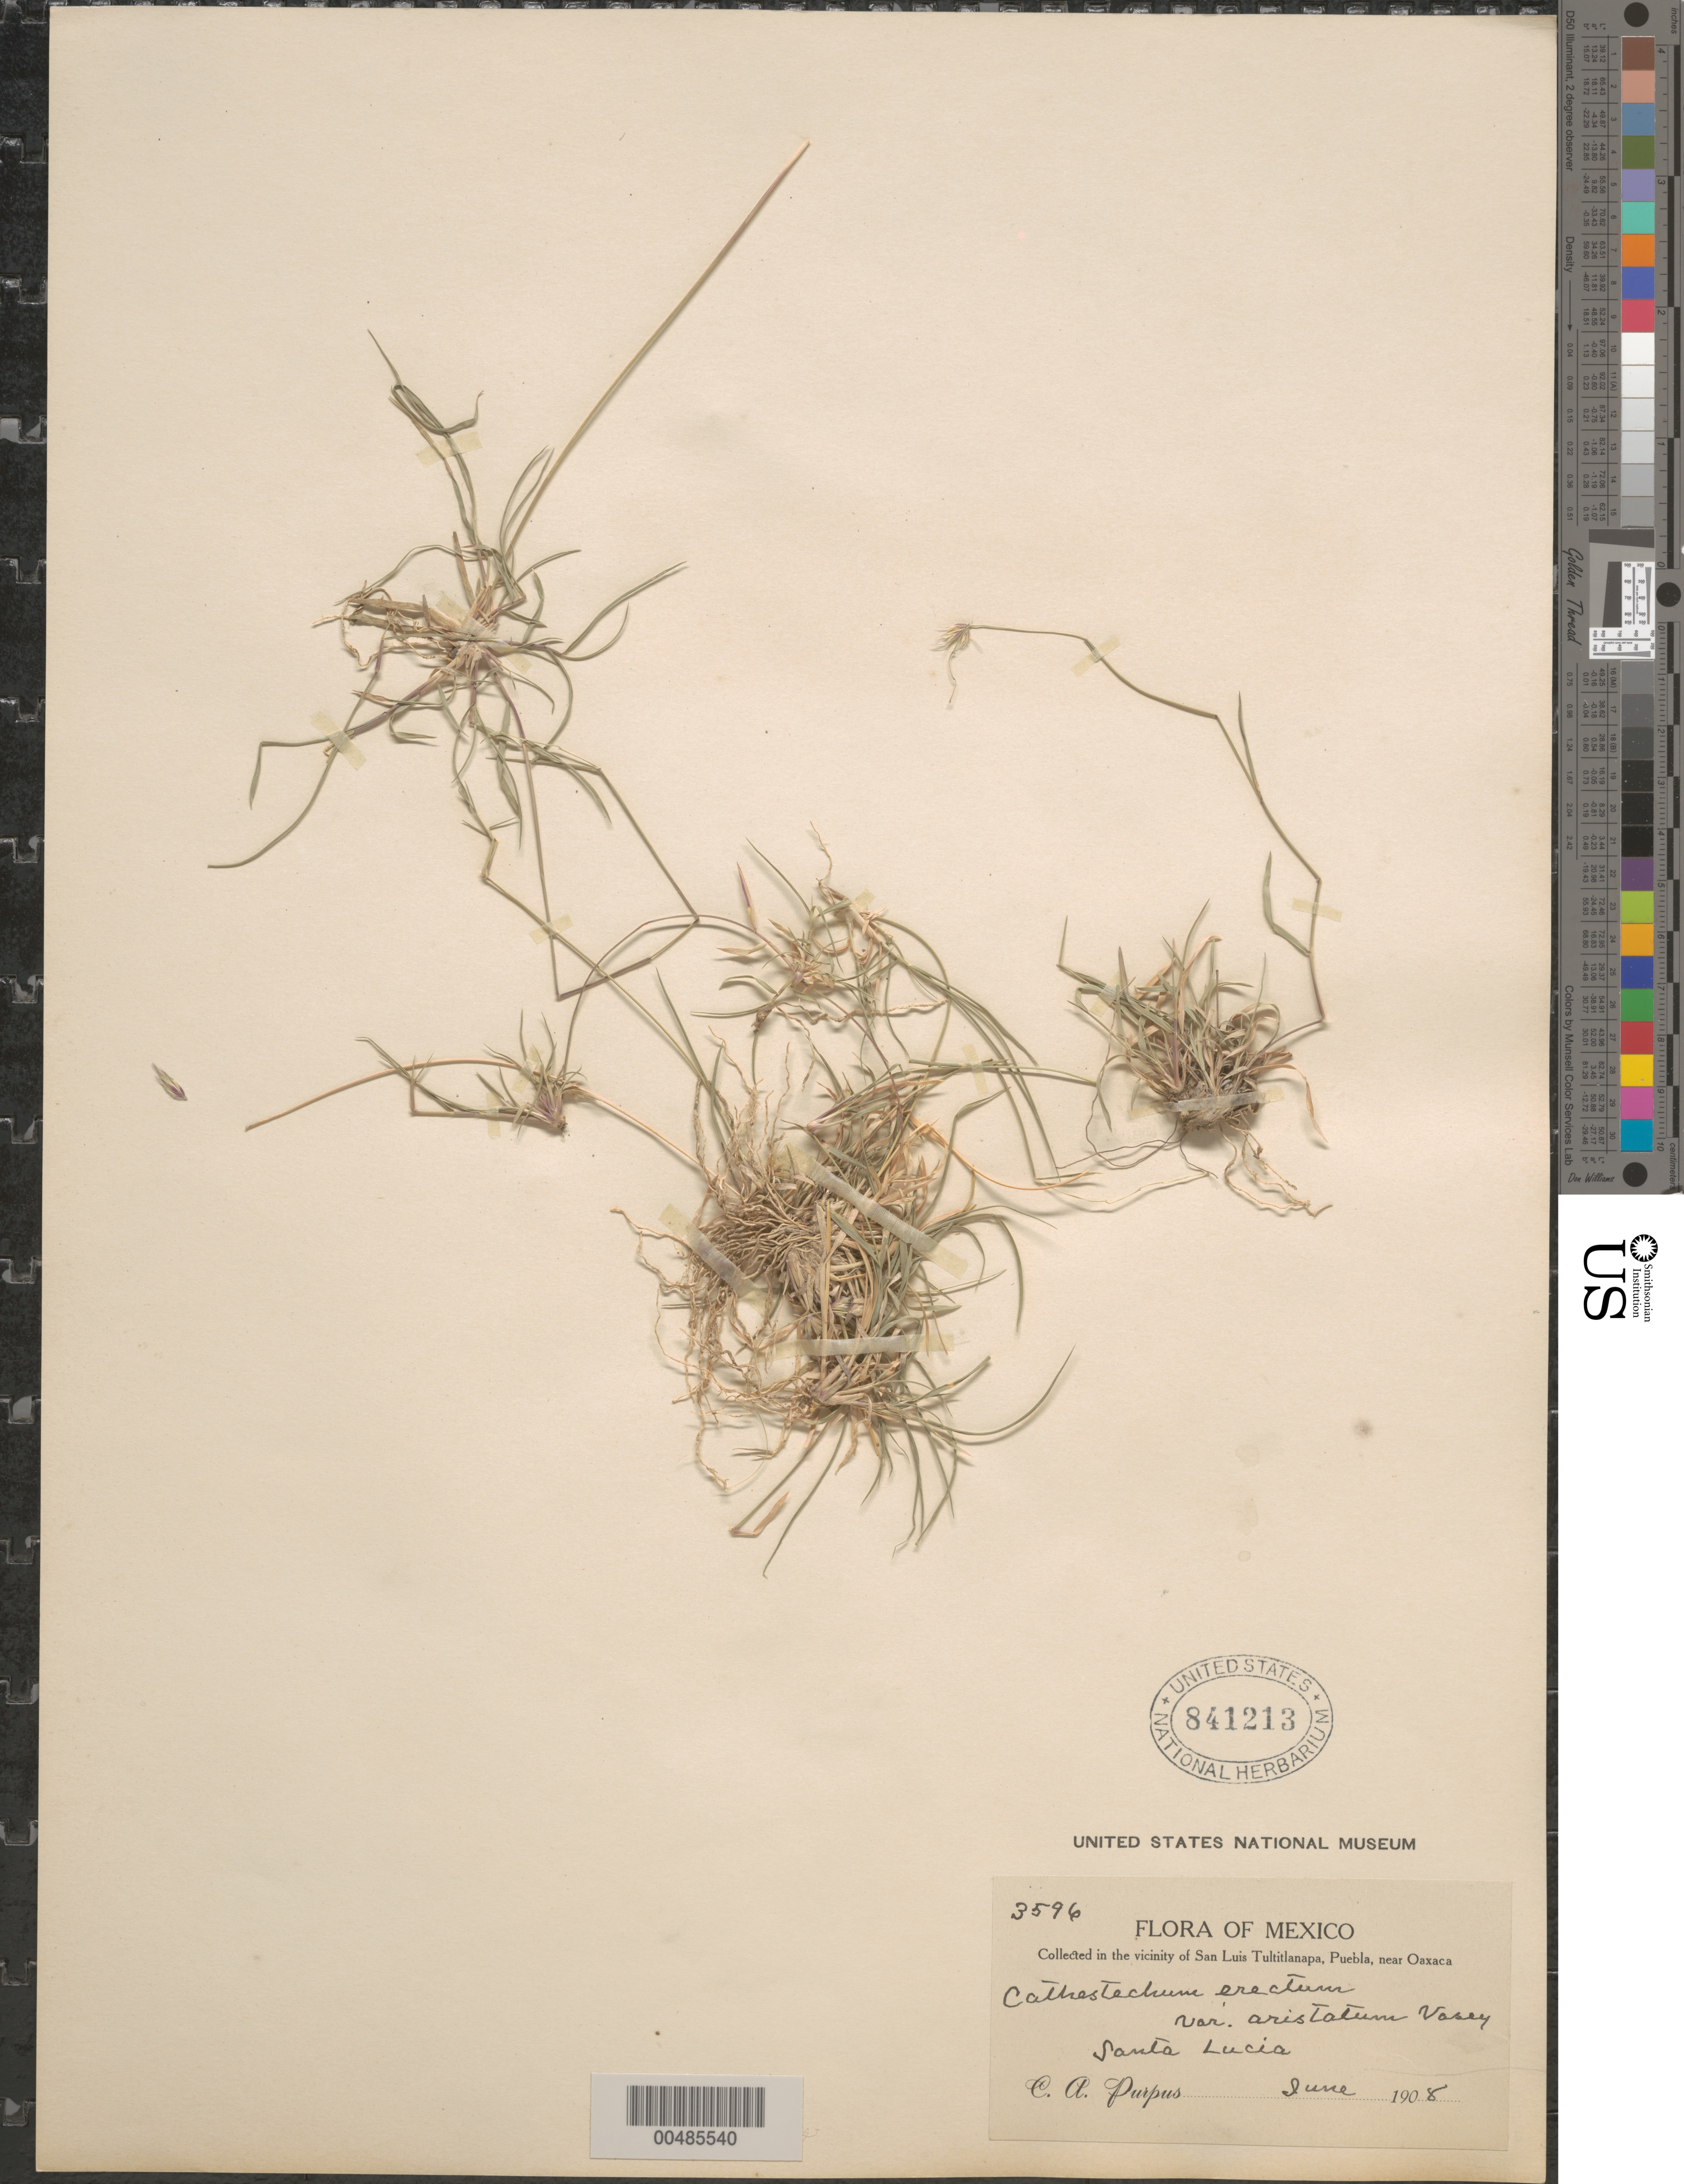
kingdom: Plantae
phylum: Tracheophyta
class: Liliopsida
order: Poales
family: Poaceae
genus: Cathestecum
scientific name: Cathestecum varium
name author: Swallen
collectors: C. A. Purpus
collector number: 3596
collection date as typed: Jun 1908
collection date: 1908-06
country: Mexico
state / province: Puebla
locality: Vicinity of San Luis Tultitlanapa, Puebla, near Oaxaca, Santa Lucia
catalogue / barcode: US 841213